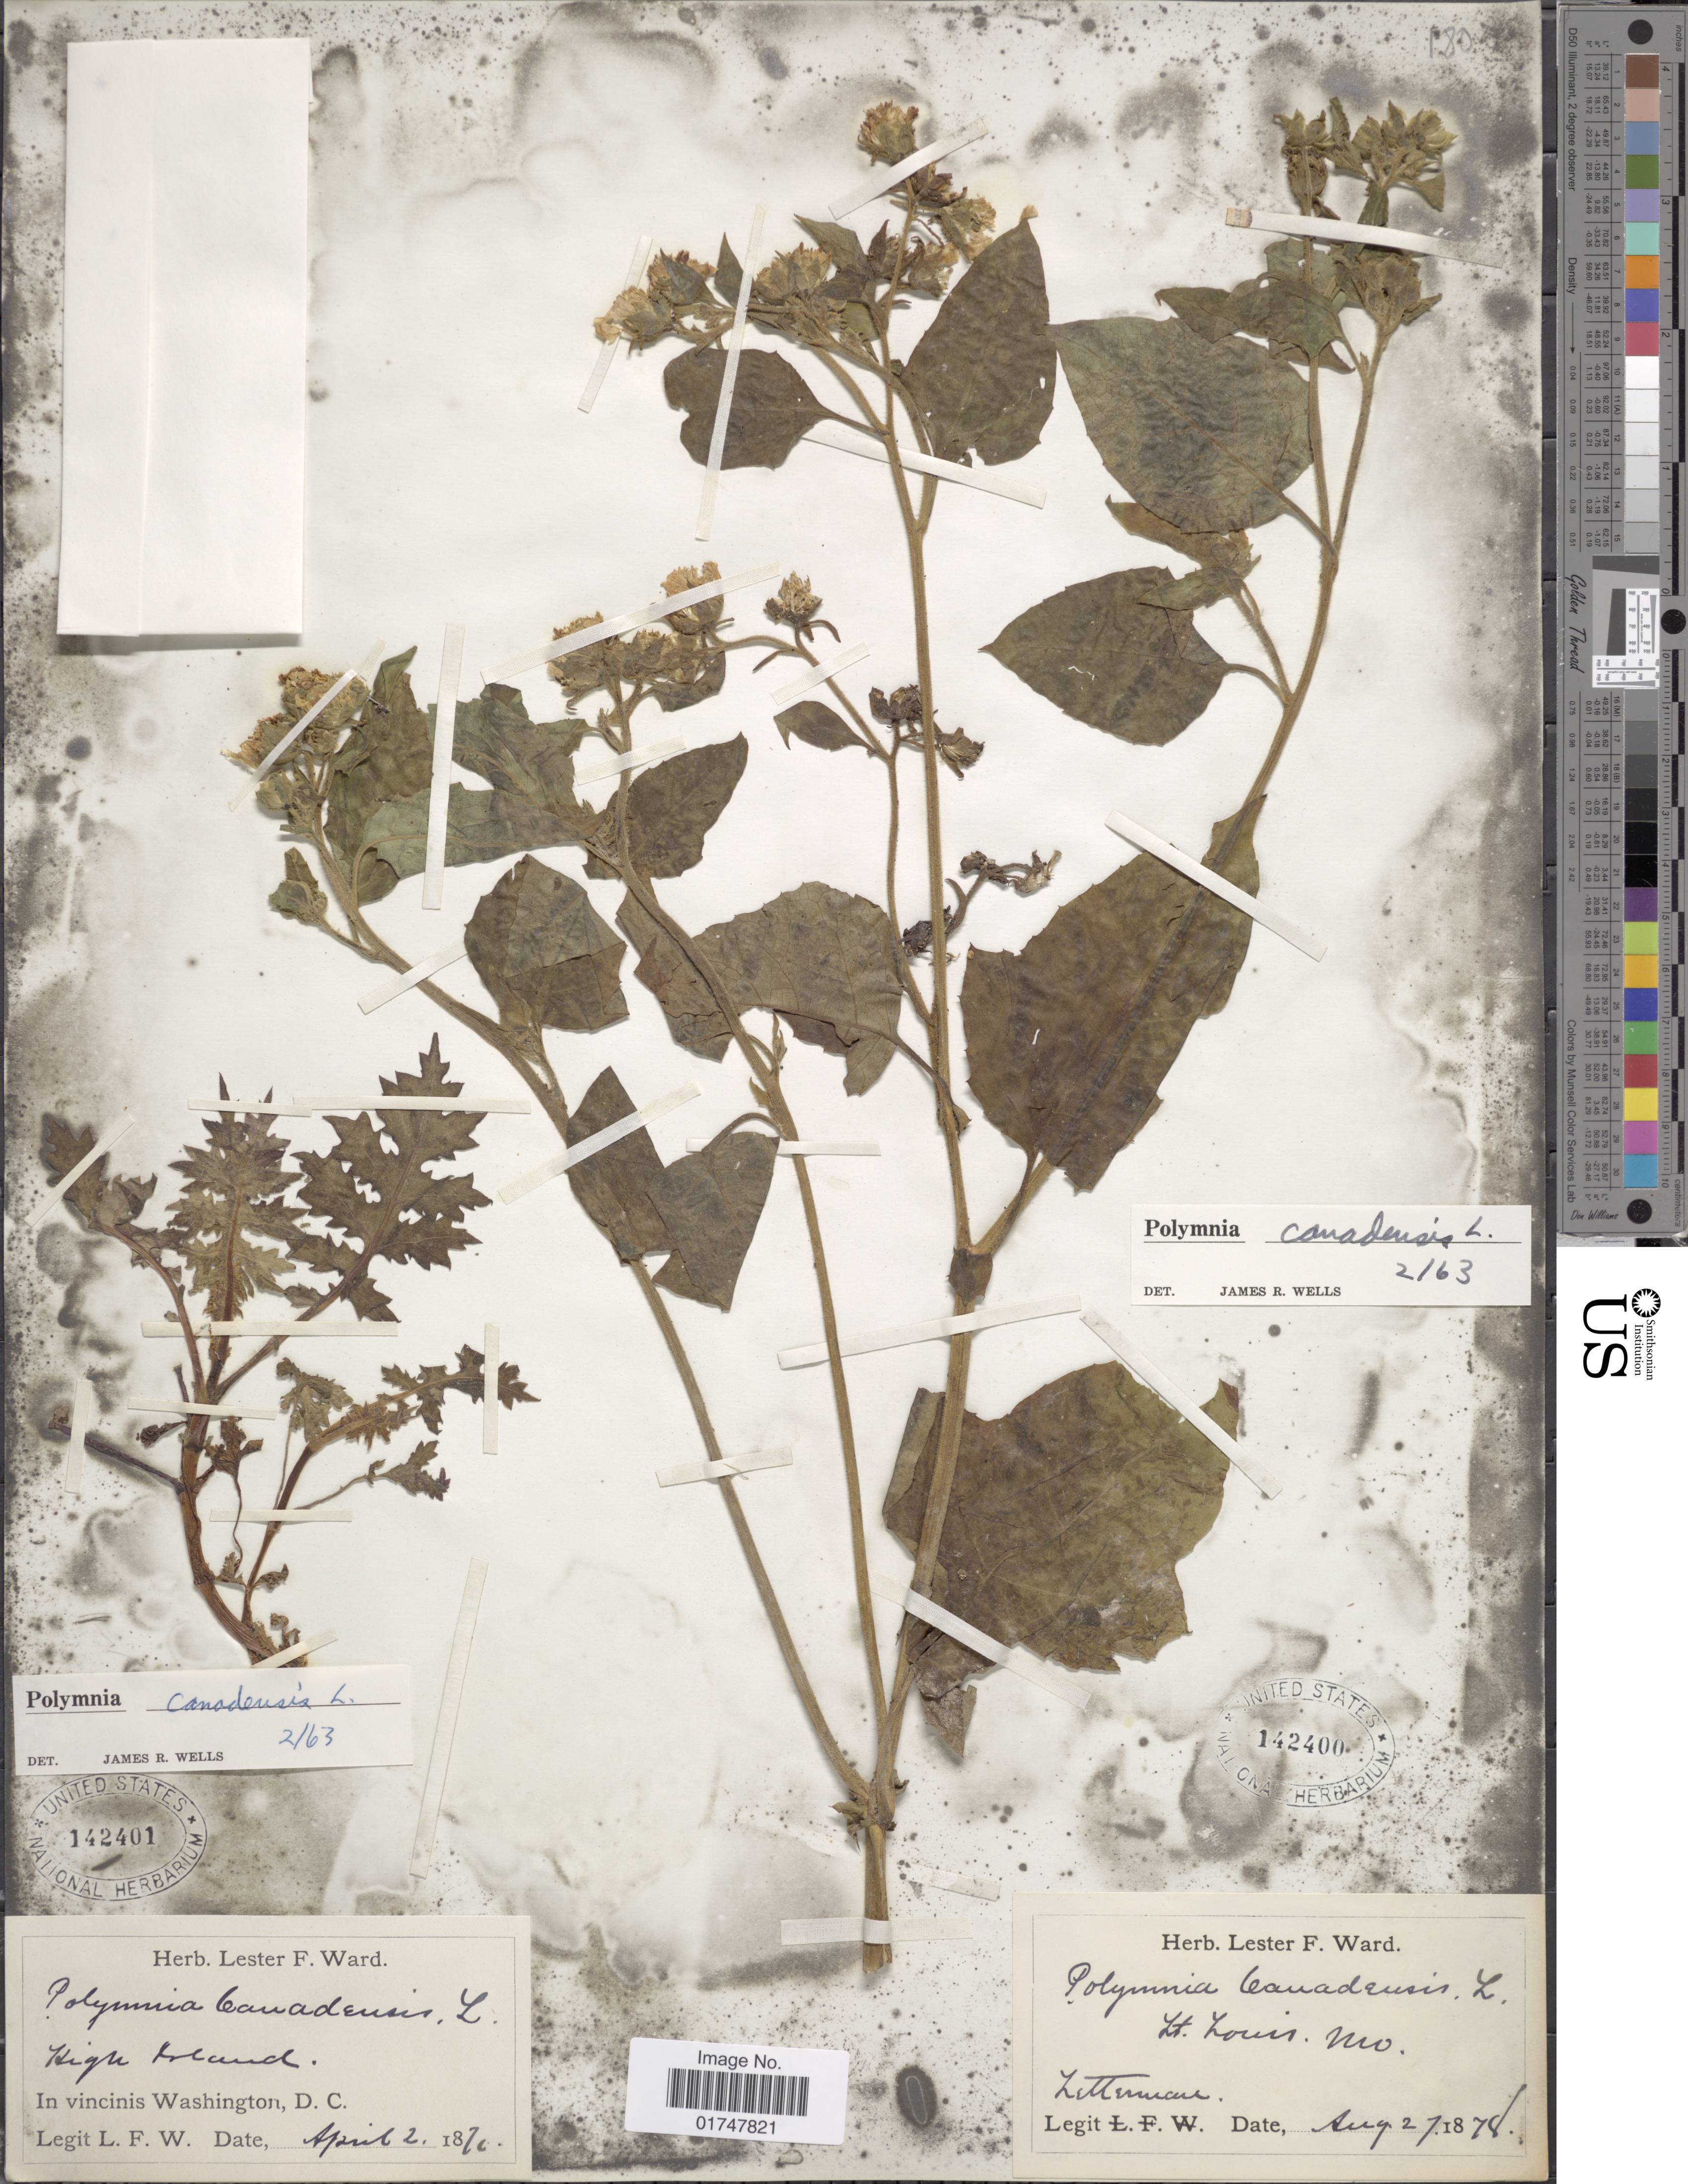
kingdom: Plantae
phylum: Tracheophyta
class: Magnoliopsida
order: Asterales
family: Asteraceae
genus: Polymnia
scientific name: Polymnia canadensis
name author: L.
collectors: Letterman, --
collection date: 1878-08-27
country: United States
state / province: Missouri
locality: St. Louis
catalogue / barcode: US 142400